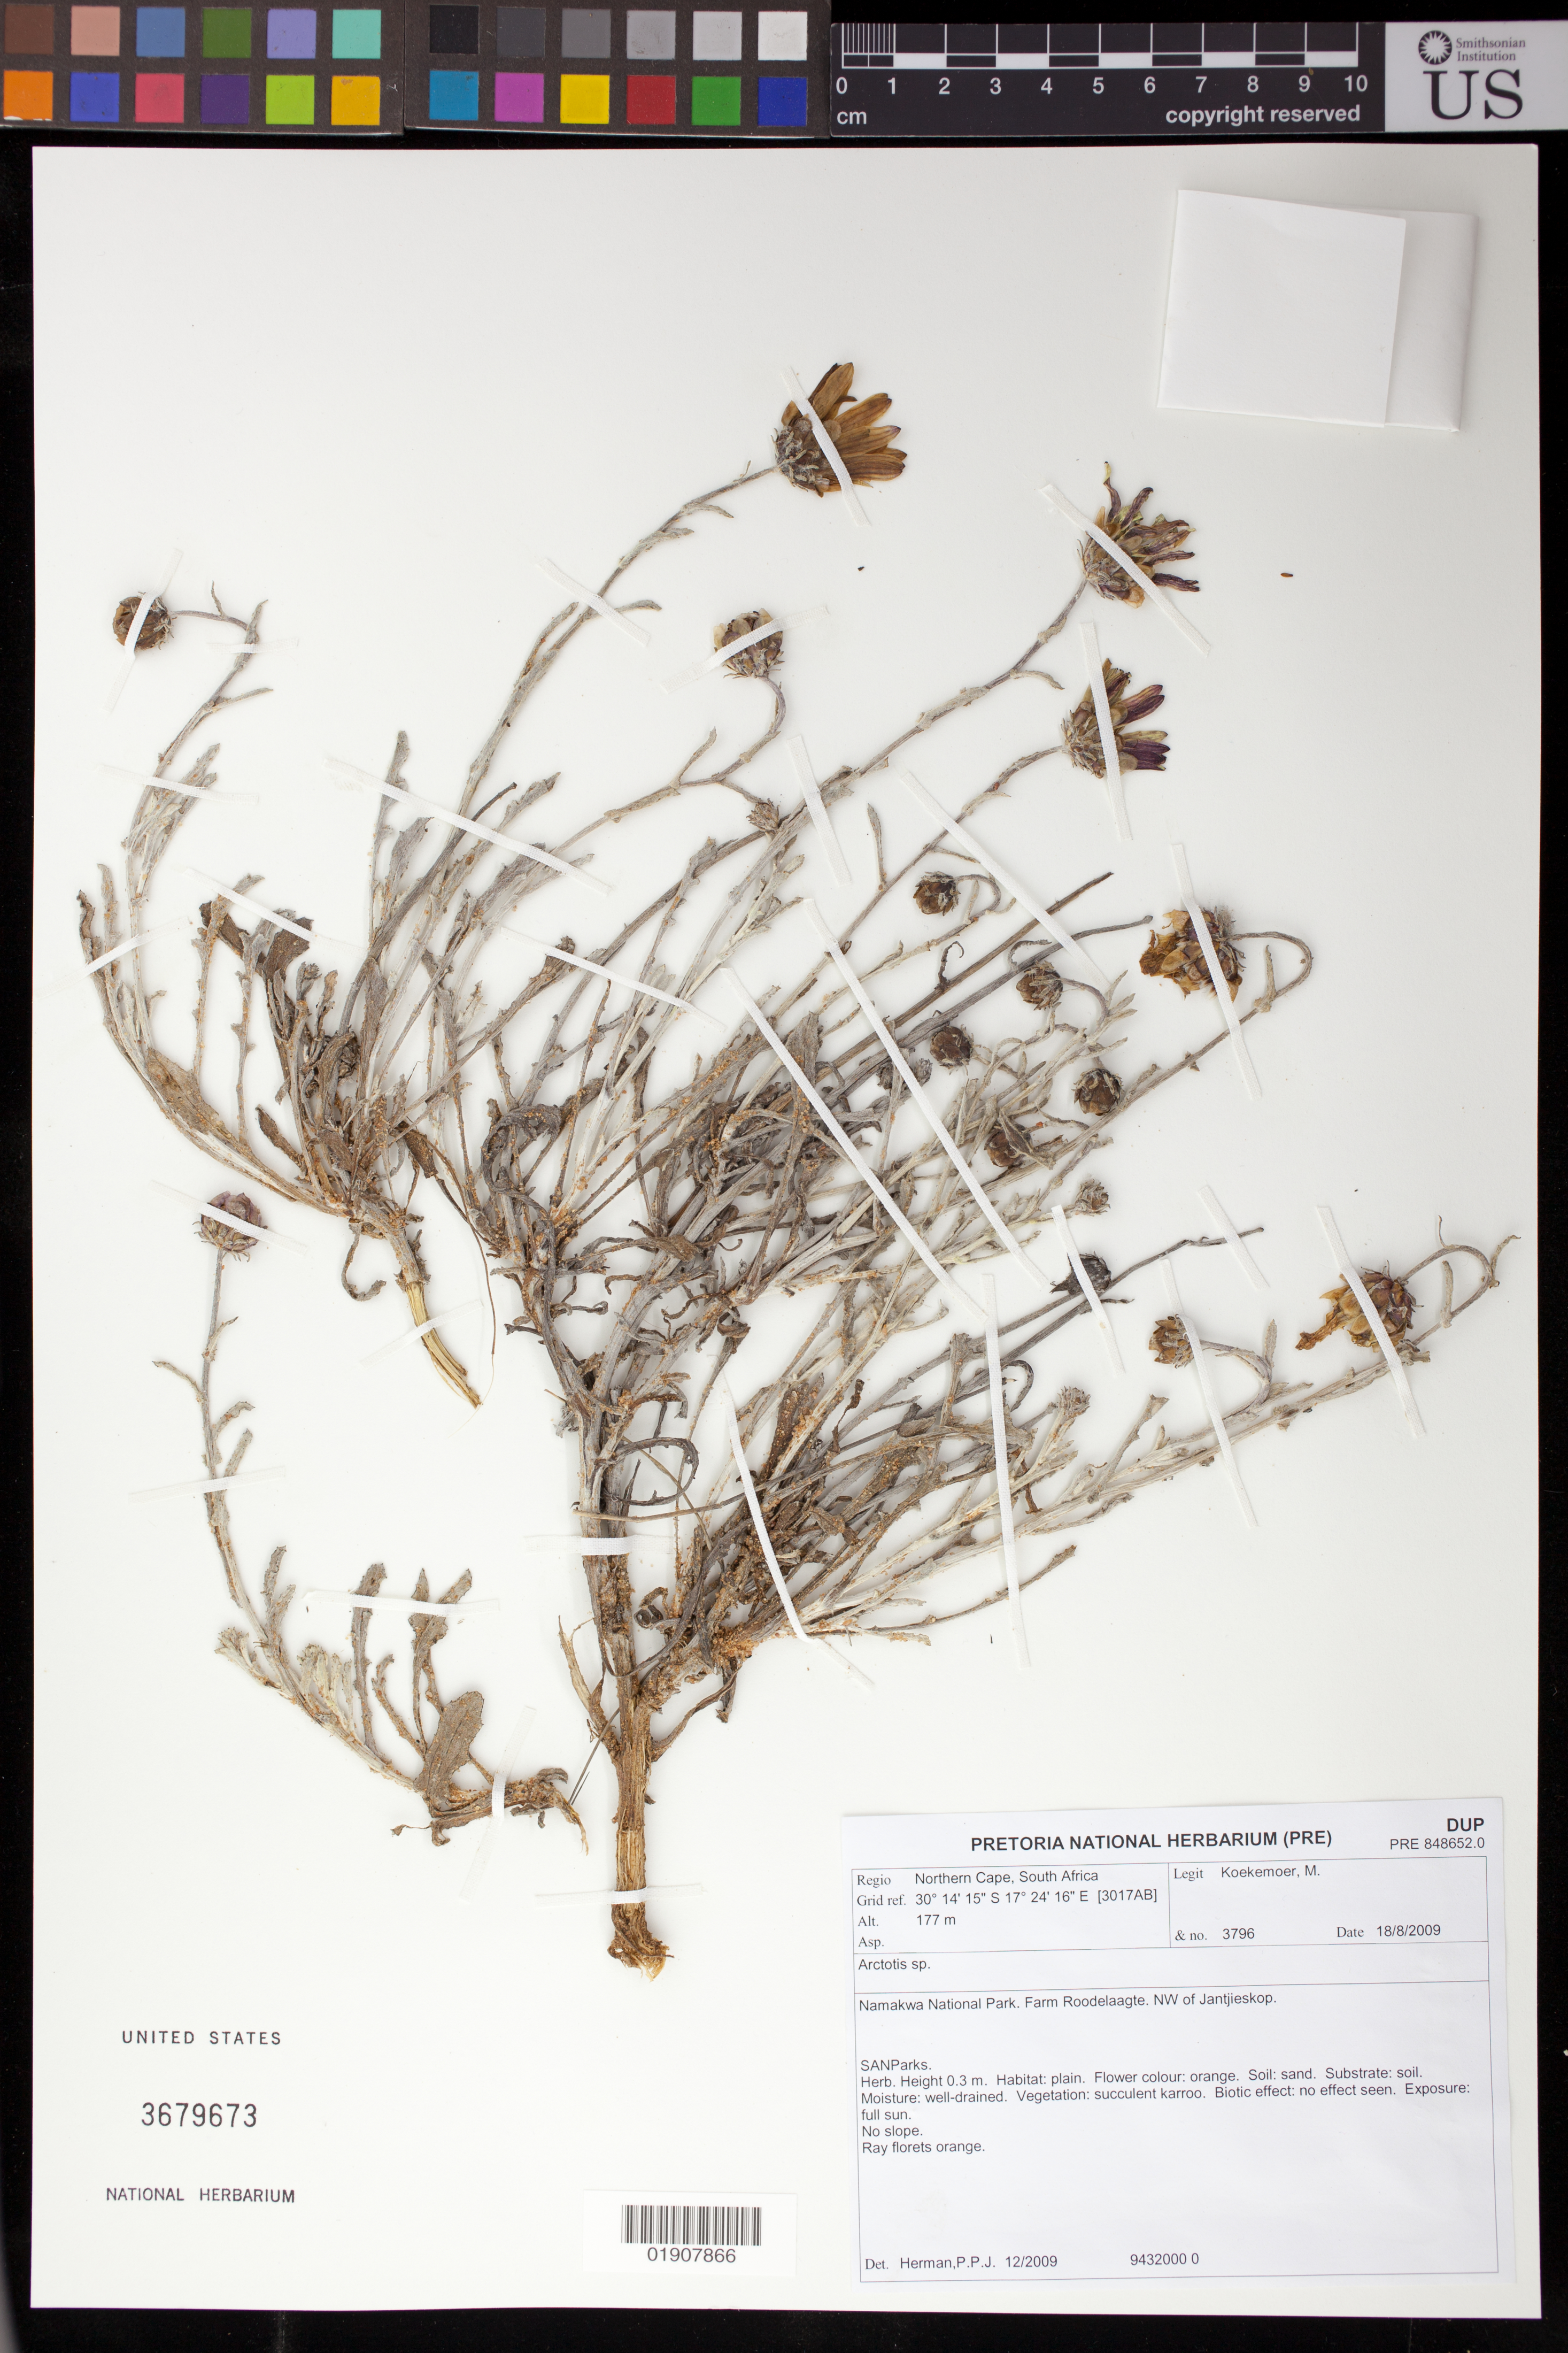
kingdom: Plantae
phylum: Tracheophyta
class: Magnoliopsida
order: Asterales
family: Asteraceae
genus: Arctotis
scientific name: Arctotis sp.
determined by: Herman, P. P. J.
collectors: M. Koekemoer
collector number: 3796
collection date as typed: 18 August 2009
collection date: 2009-08-18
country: South Africa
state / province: Northern Cape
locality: Namakwa National Park. Farm Roodelaagte. NE of Jantjieskop.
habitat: Plain.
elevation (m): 177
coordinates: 30 14 15 S, 17 24 16 E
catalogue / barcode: US 3679673